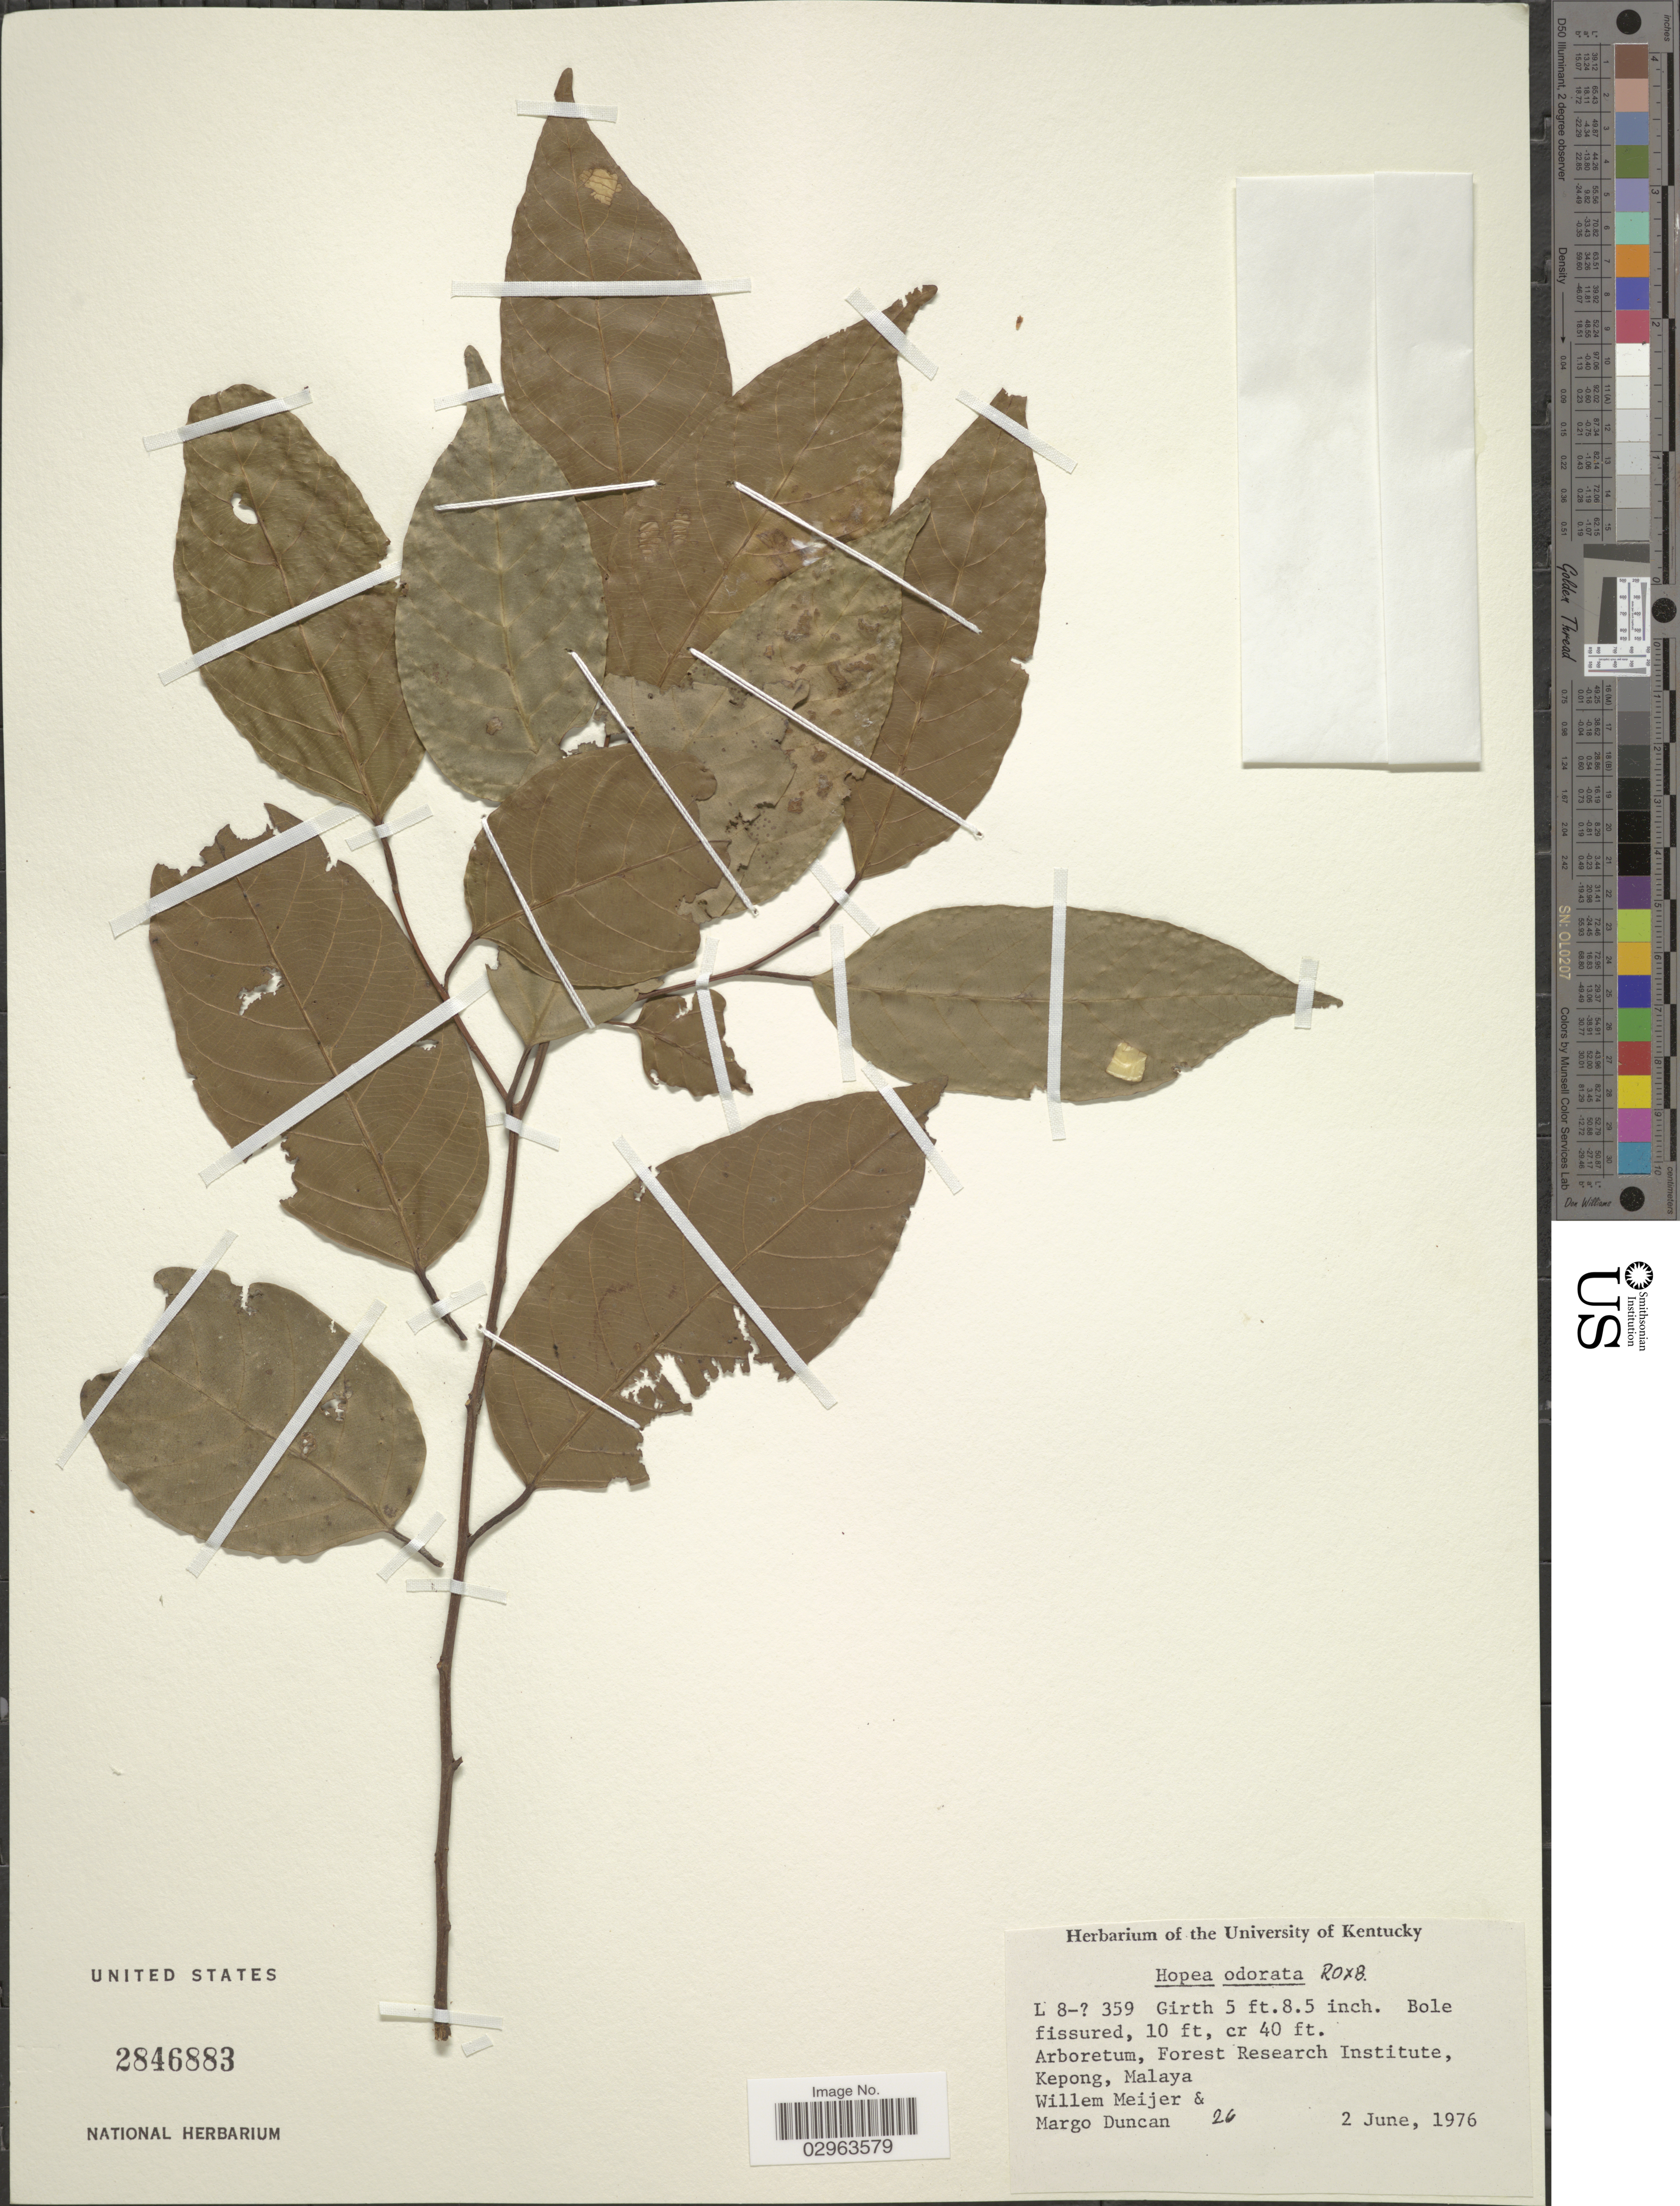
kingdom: Plantae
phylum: Tracheophyta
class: Magnoliopsida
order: Malvales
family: Dipterocarpaceae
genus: Hopea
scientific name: Hopea odorata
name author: Roxb.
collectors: W. Meijer & M. Duncan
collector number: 26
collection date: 1976-06-02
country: Malaysia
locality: Arboretum, Forest Research Institute, Kepong, Malaya.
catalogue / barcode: US 2846883